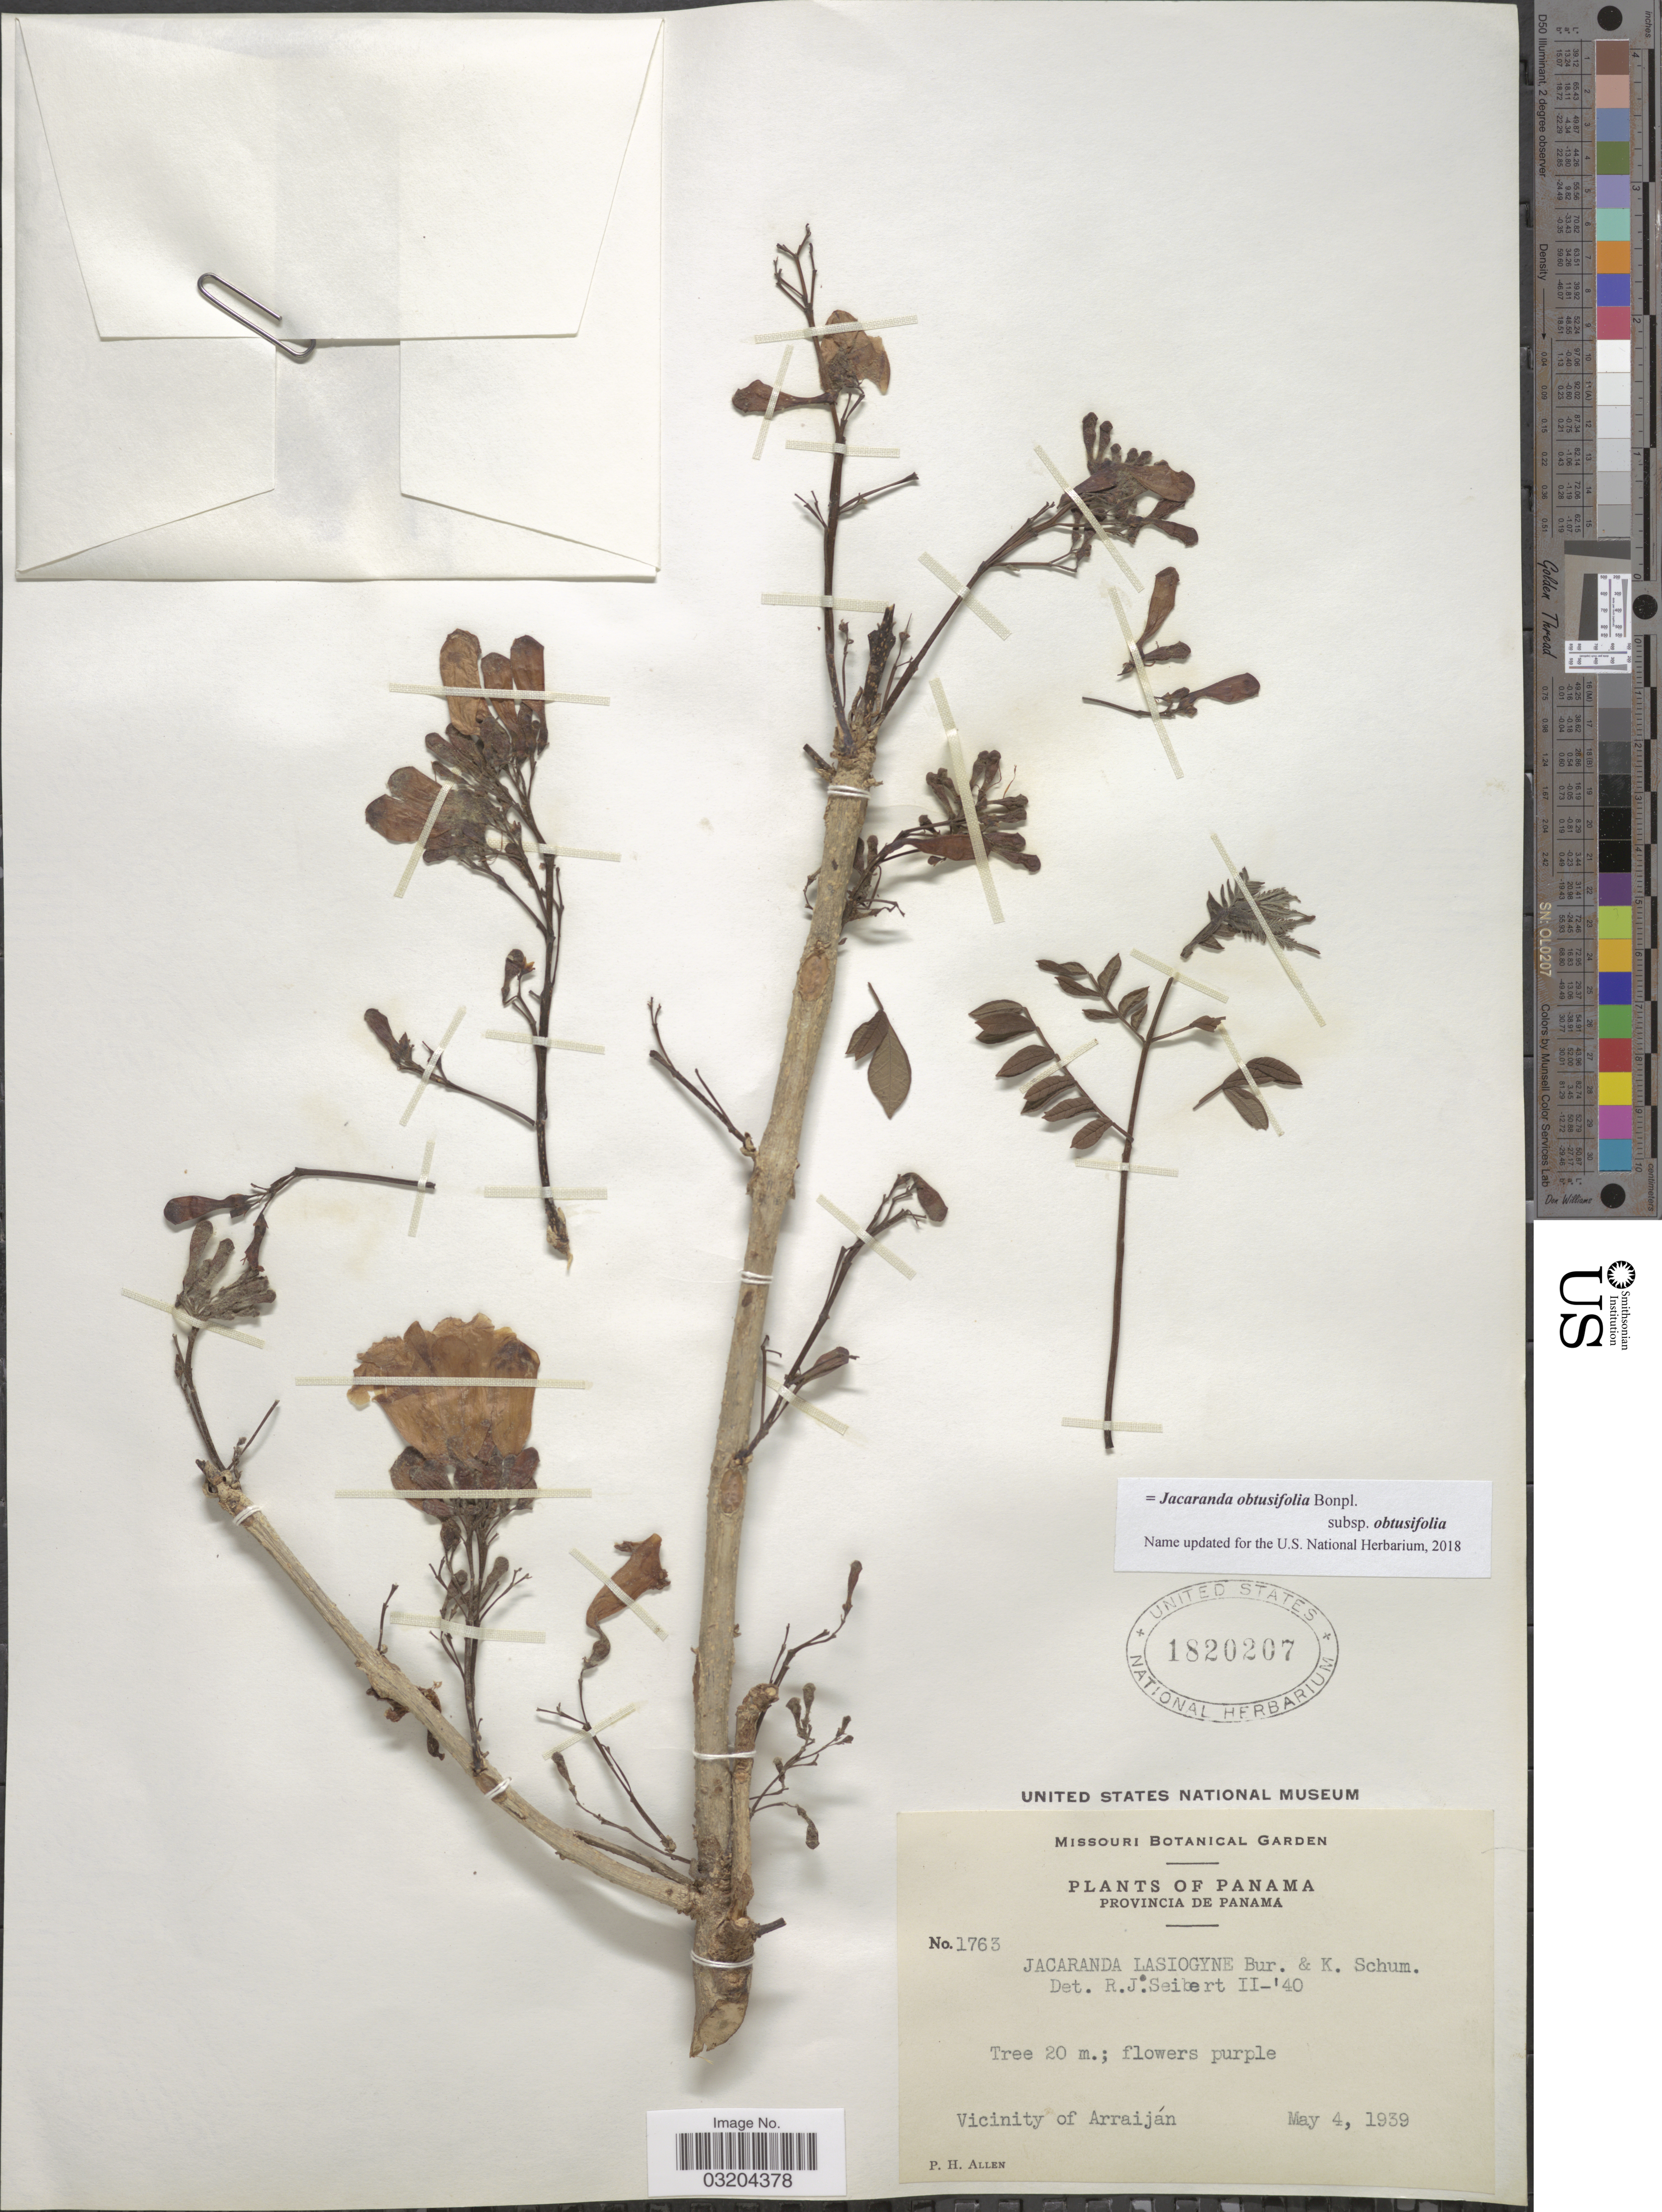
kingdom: Plantae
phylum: Tracheophyta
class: Magnoliopsida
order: Lamiales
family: Bignoniaceae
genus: Jacaranda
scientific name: Jacaranda obtusifolia subsp. obtusifolia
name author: Bonpl.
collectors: P. H. Allen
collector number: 1763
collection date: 1939-05-04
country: Panama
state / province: Panamá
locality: Vicinity of Arraiján.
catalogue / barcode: US 1820207